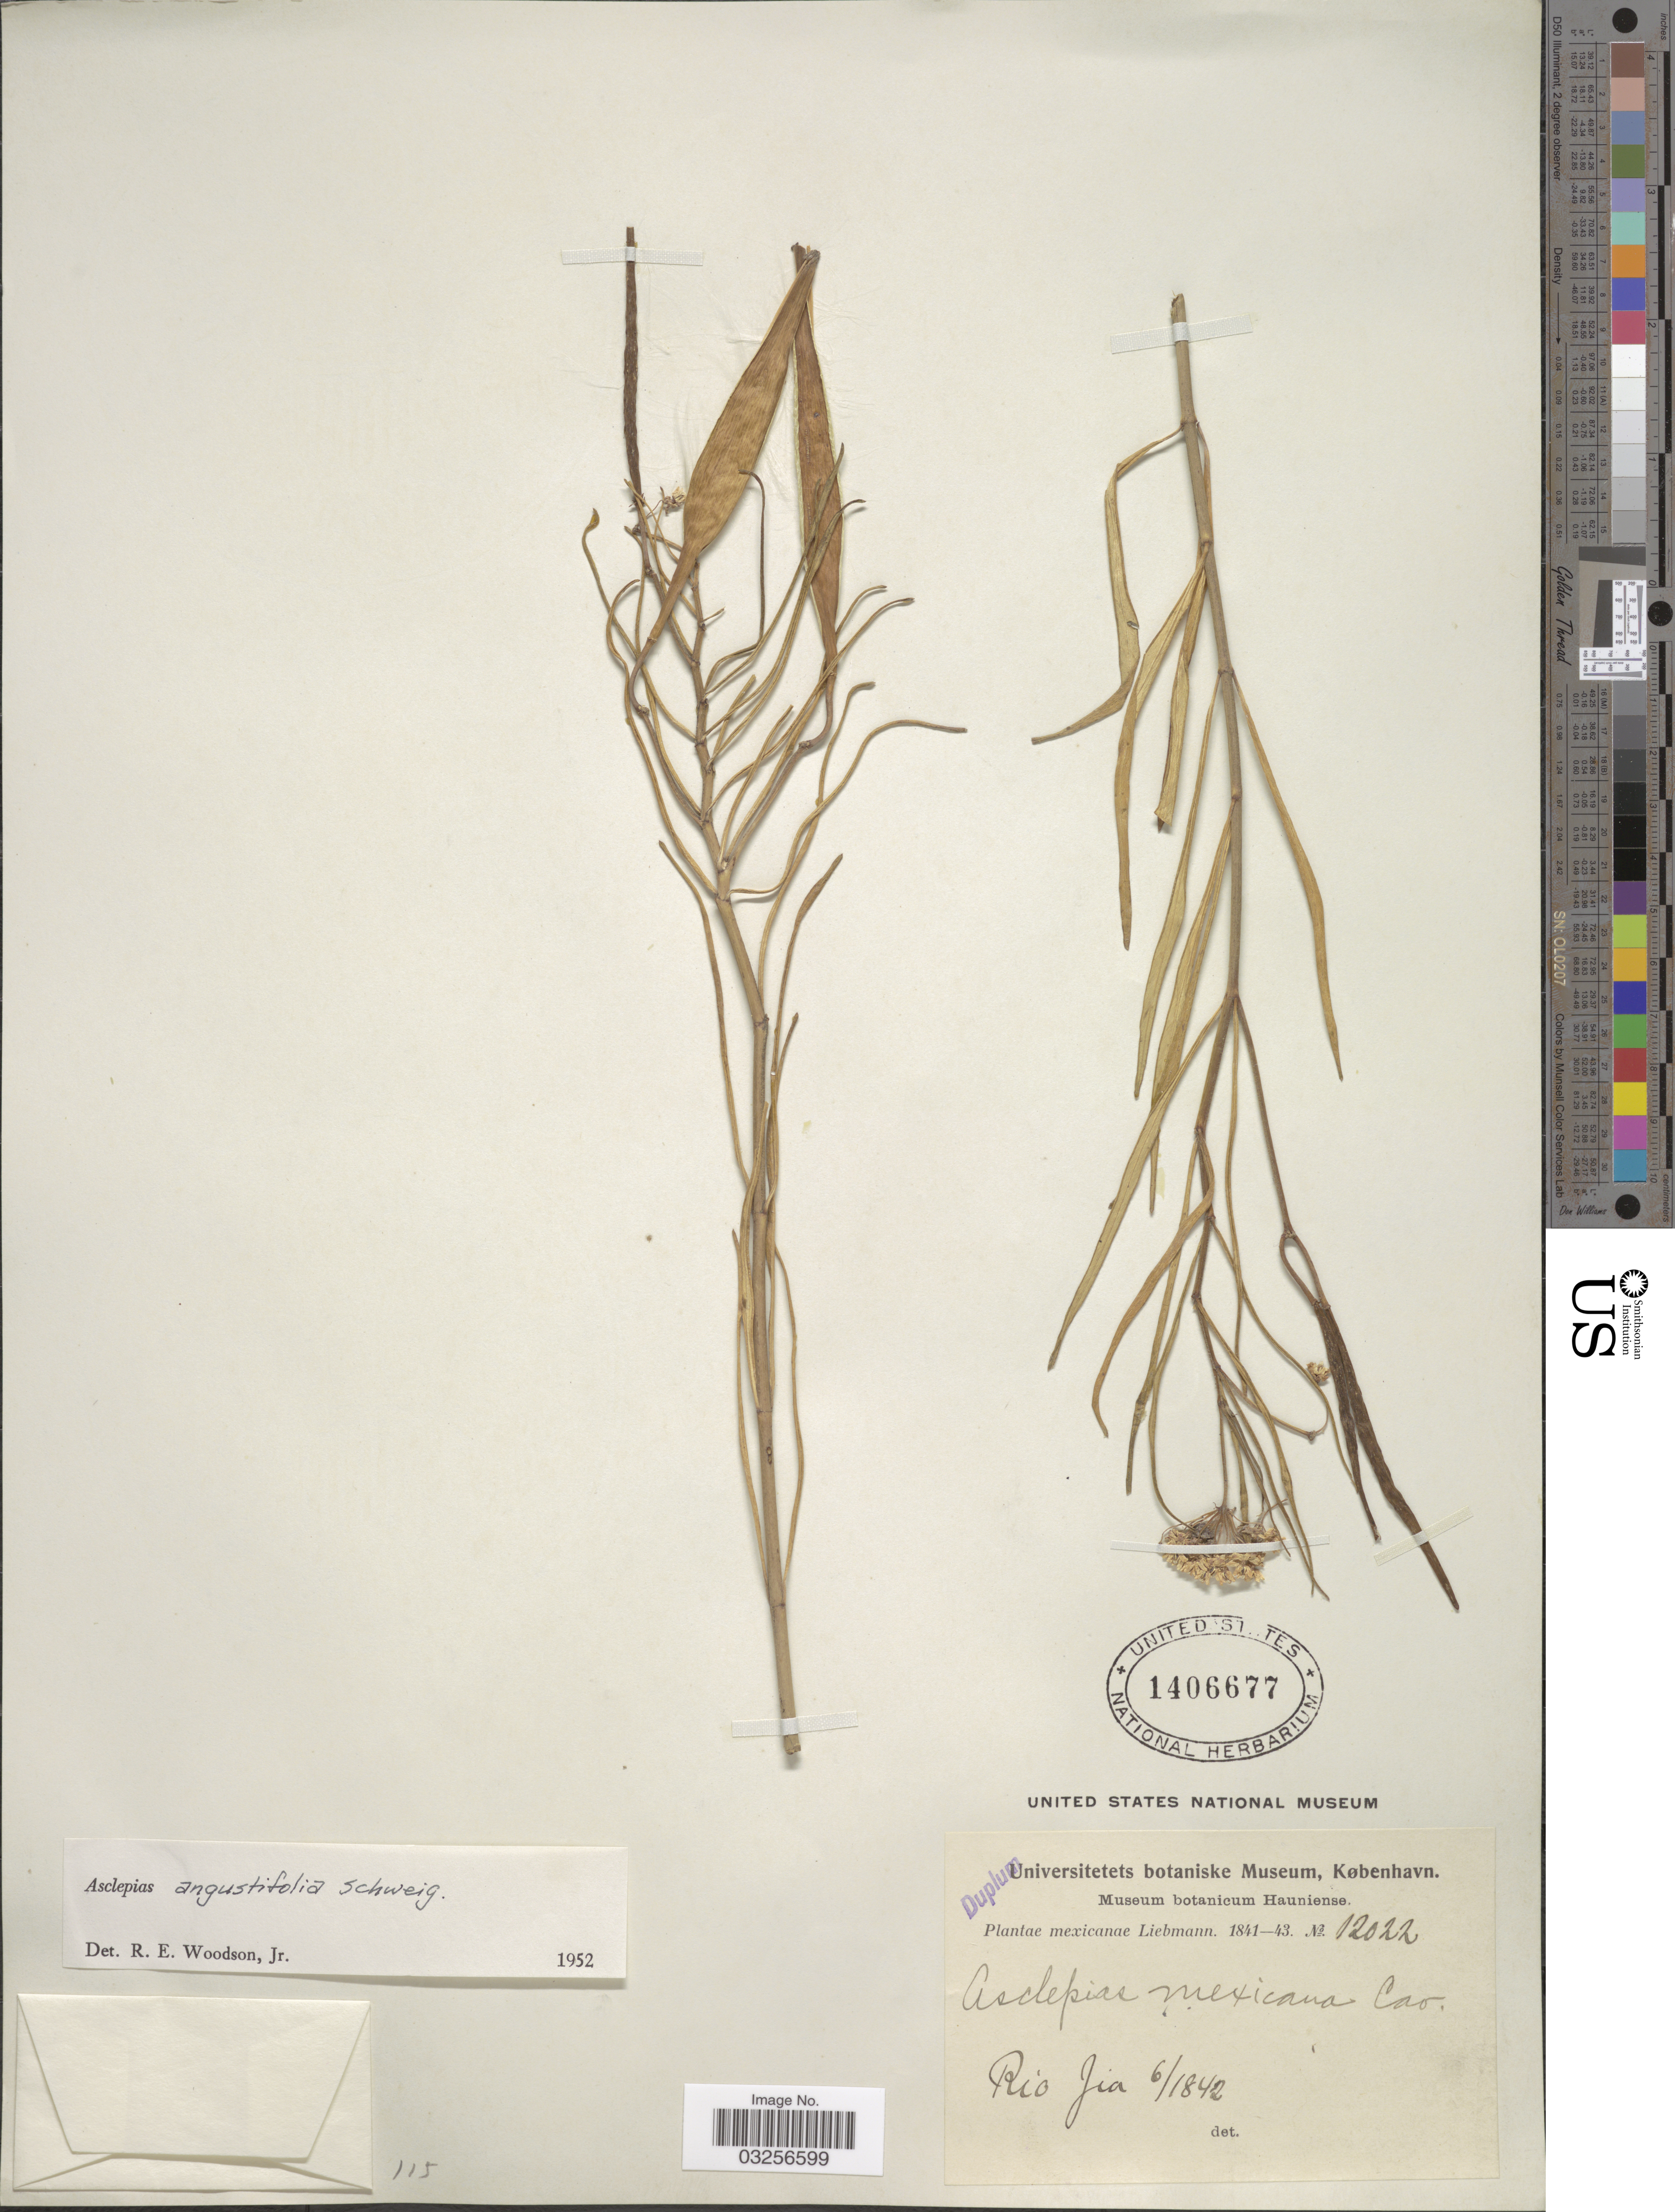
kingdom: Plantae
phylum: Tracheophyta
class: Magnoliopsida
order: Gentianales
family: Apocynaceae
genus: Asclepias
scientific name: Asclepias angustifolia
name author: Schweigg.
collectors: Liebmann, --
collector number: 12022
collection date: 1842-06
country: Mexico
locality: Rio Jia.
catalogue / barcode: US 1406677